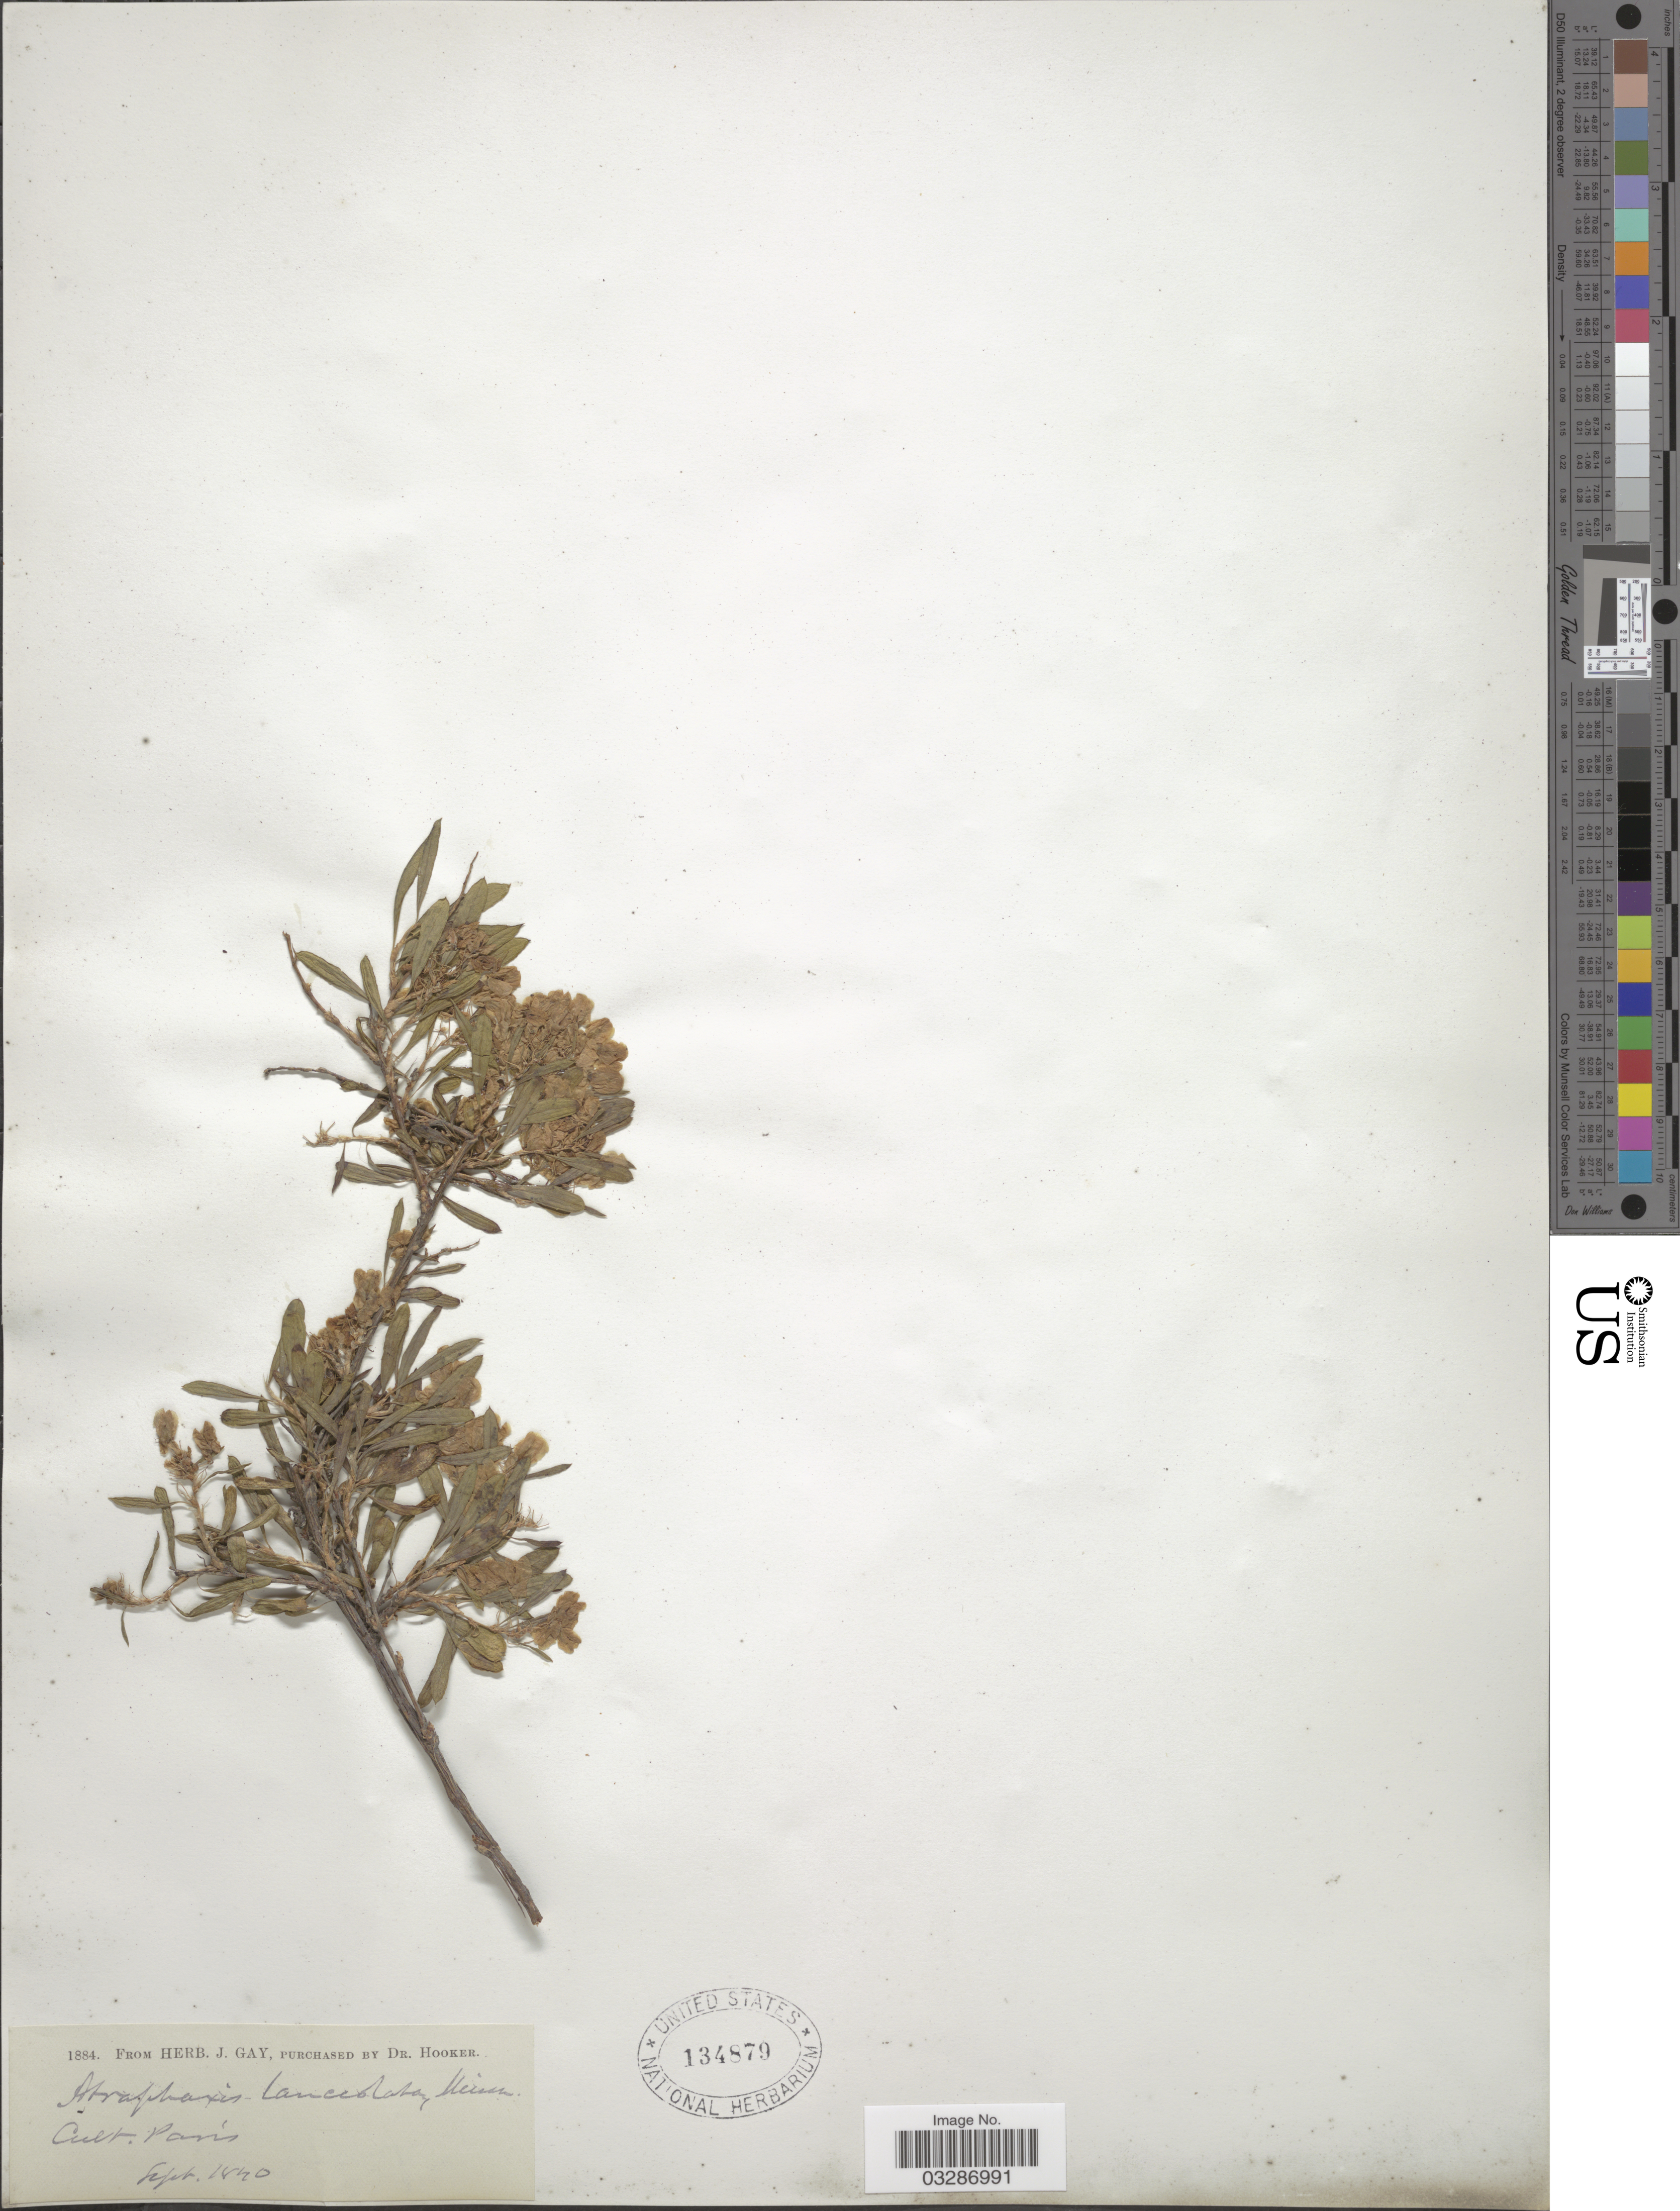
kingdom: Plantae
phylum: Tracheophyta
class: Magnoliopsida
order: Caryophyllales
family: Polygonaceae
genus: Atraphaxis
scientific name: Atraphaxis frutescens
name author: (L.) K. Koch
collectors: ex herb. J. Gay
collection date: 1840-09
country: France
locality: Paris.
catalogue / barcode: US 134879